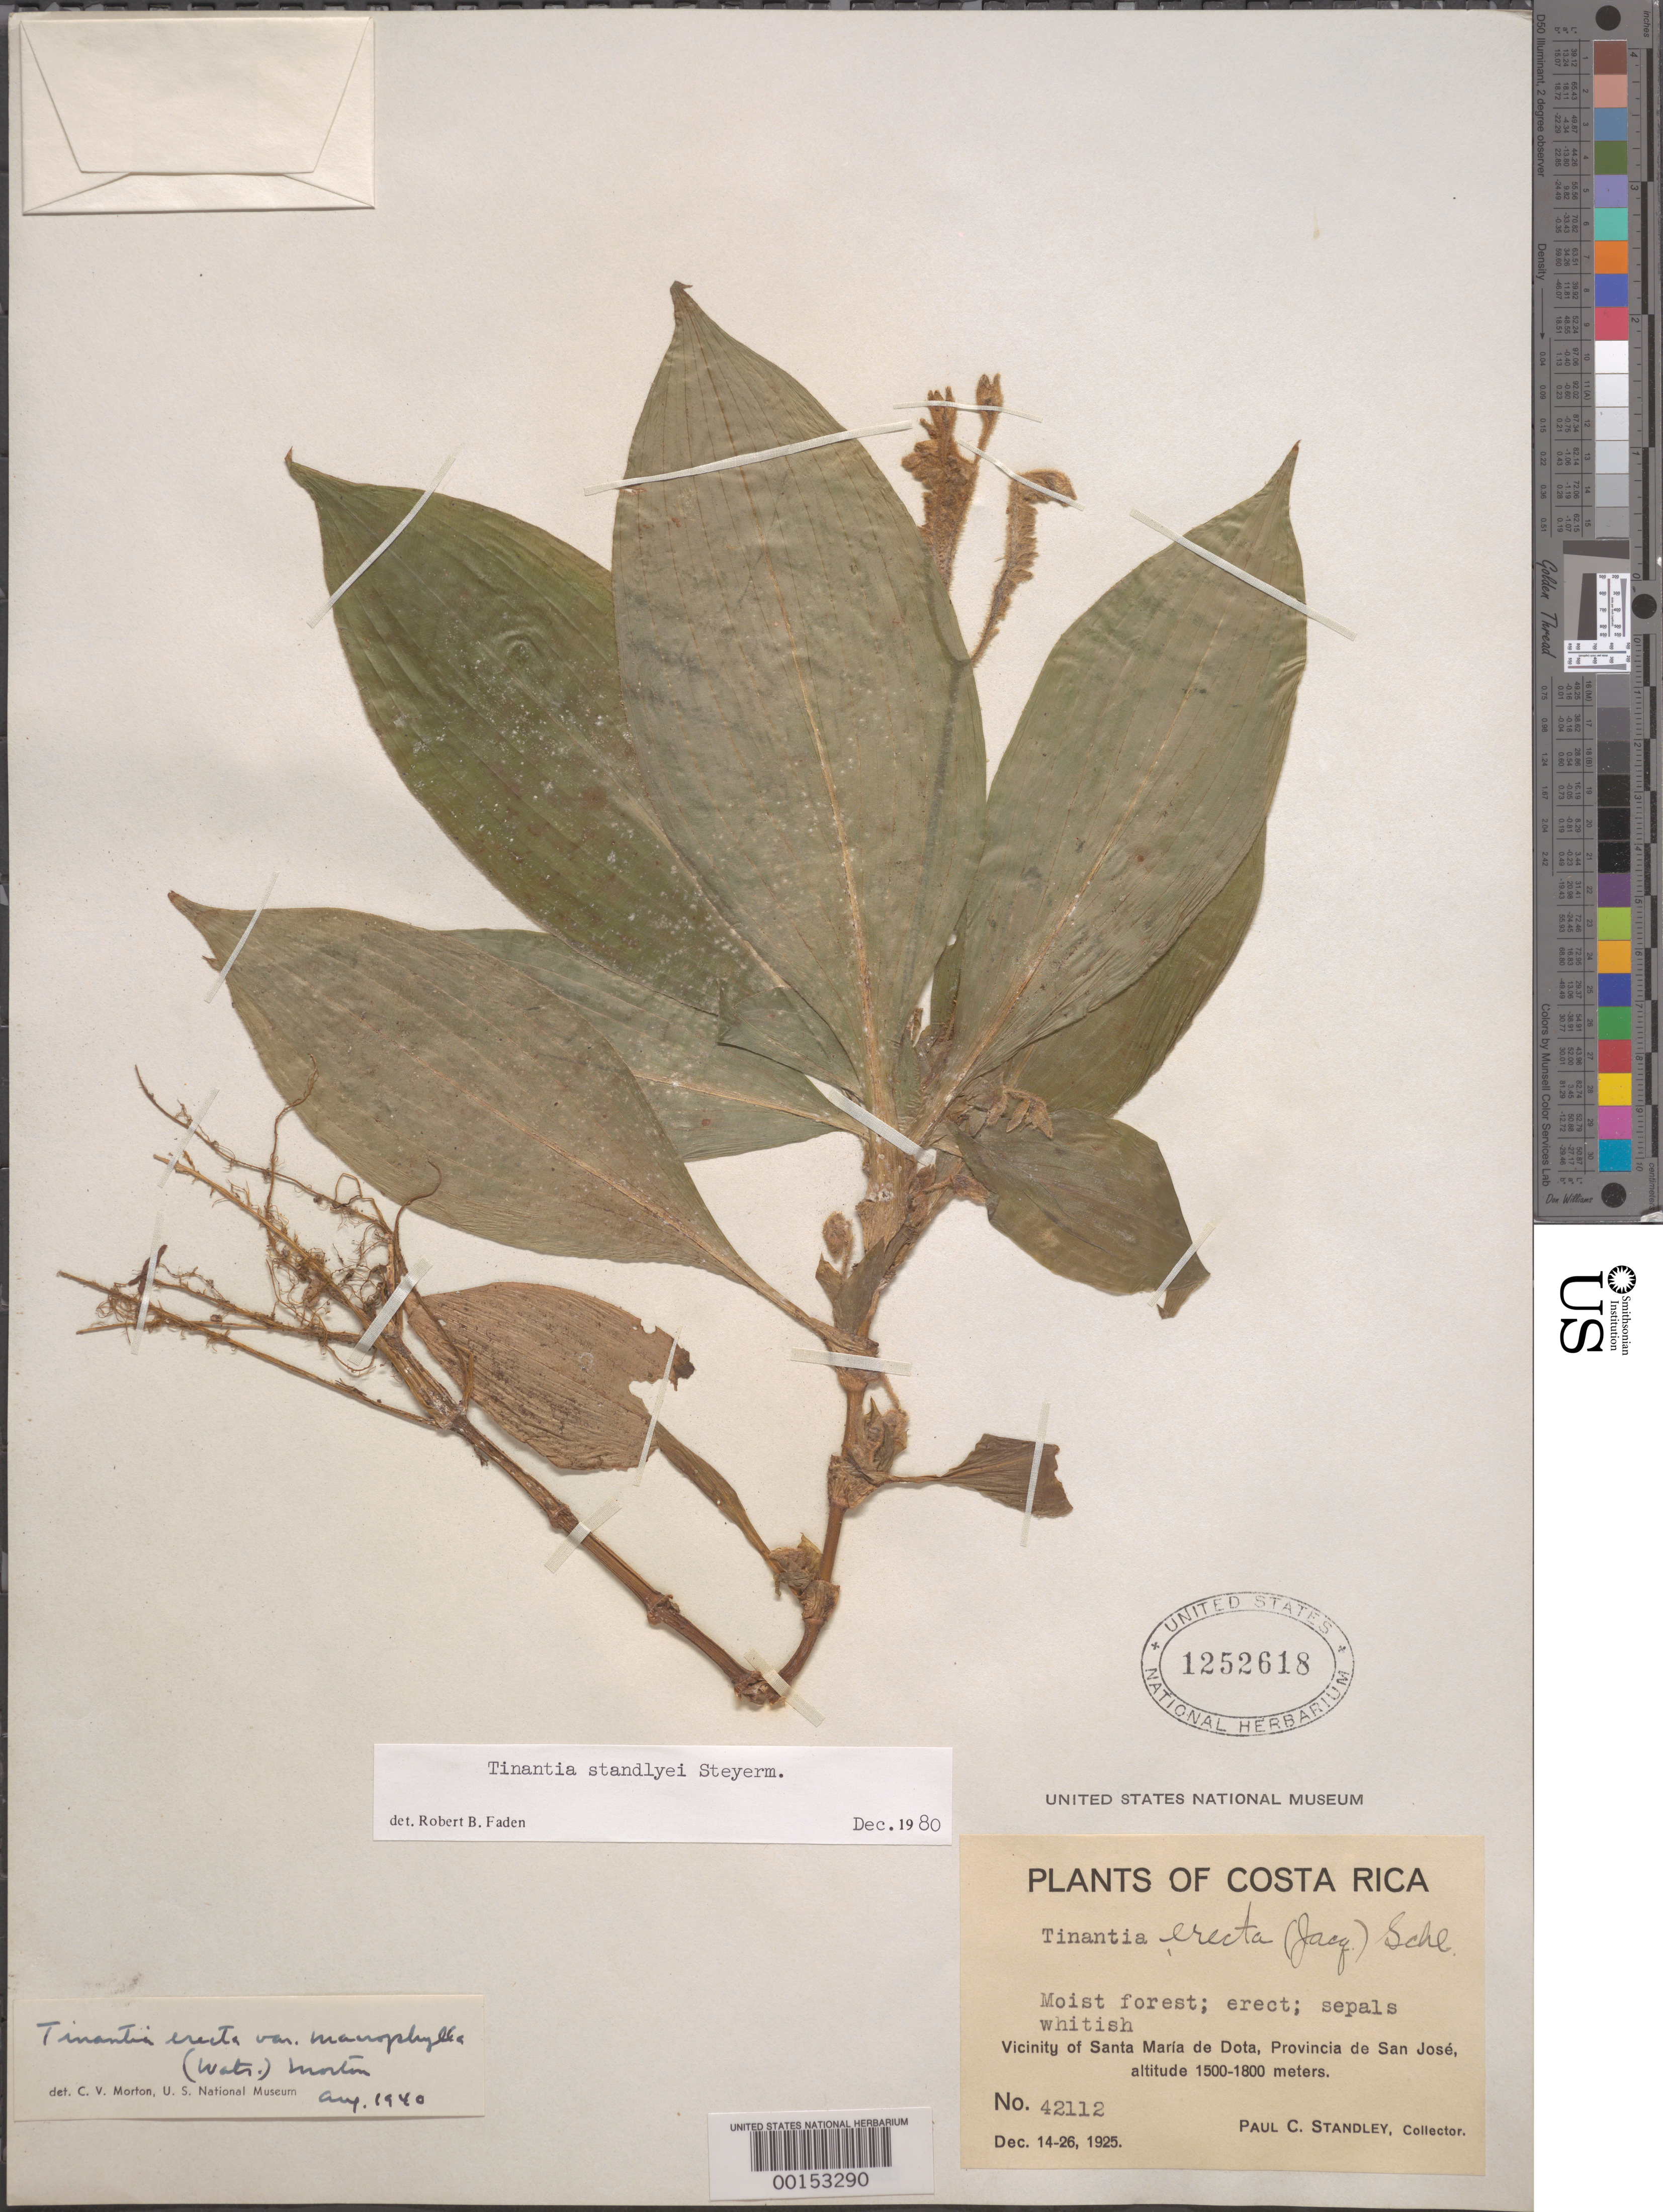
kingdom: Plantae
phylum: Tracheophyta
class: Liliopsida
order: Commelinales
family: Commelinaceae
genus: Tinantia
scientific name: Tinantia standleyi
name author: Steyerm.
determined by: Faden, Robert B., (US), Smithsonian Institution - National Museum of Natural History (UNITED STATES)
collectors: P. C. Standley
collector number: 42112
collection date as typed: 14 Dec 1925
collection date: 1925-12-14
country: Costa Rica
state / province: San José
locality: Santa maria de dota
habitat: Moist forest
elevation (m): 1500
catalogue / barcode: US 1252618